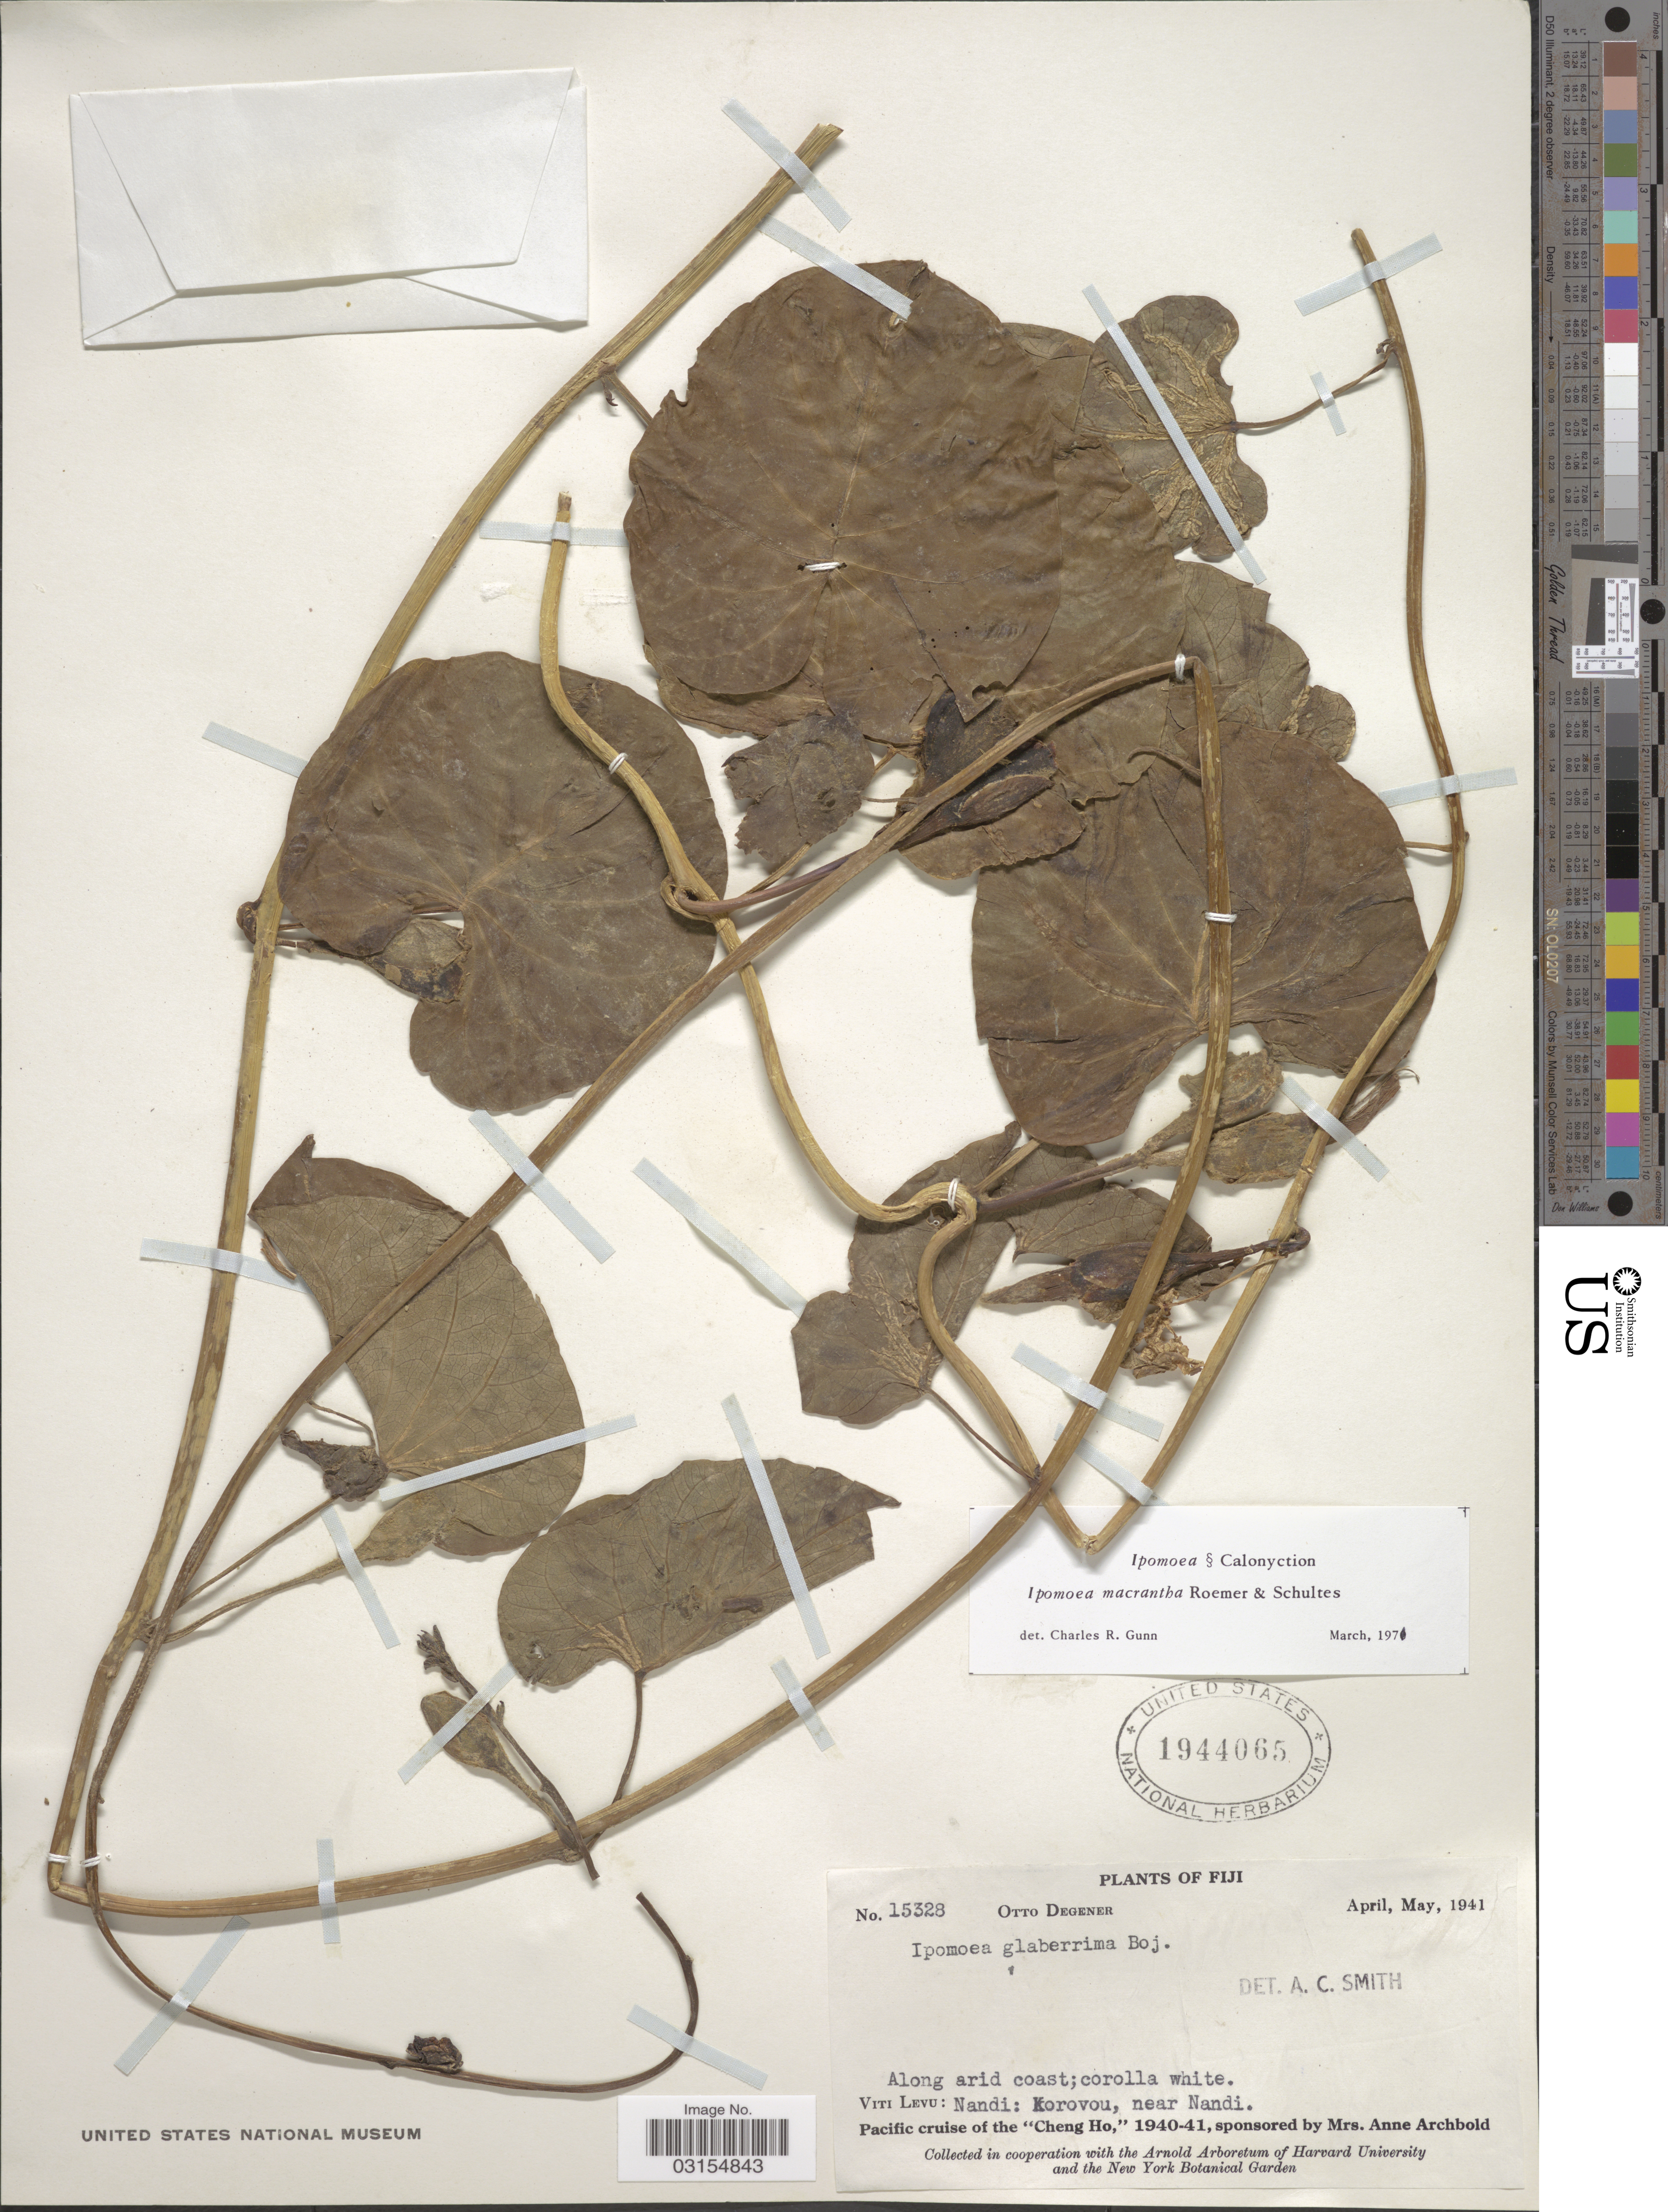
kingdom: Plantae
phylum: Tracheophyta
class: Magnoliopsida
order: Solanales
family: Convolvulaceae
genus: Ipomoea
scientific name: Ipomoea violacea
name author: L.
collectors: O. Degener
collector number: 15328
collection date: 1941-04/1941-05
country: Fiji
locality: Along arid coast; Viti Levu: Nandi: Korovou, near Nandi.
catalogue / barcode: US 1944065